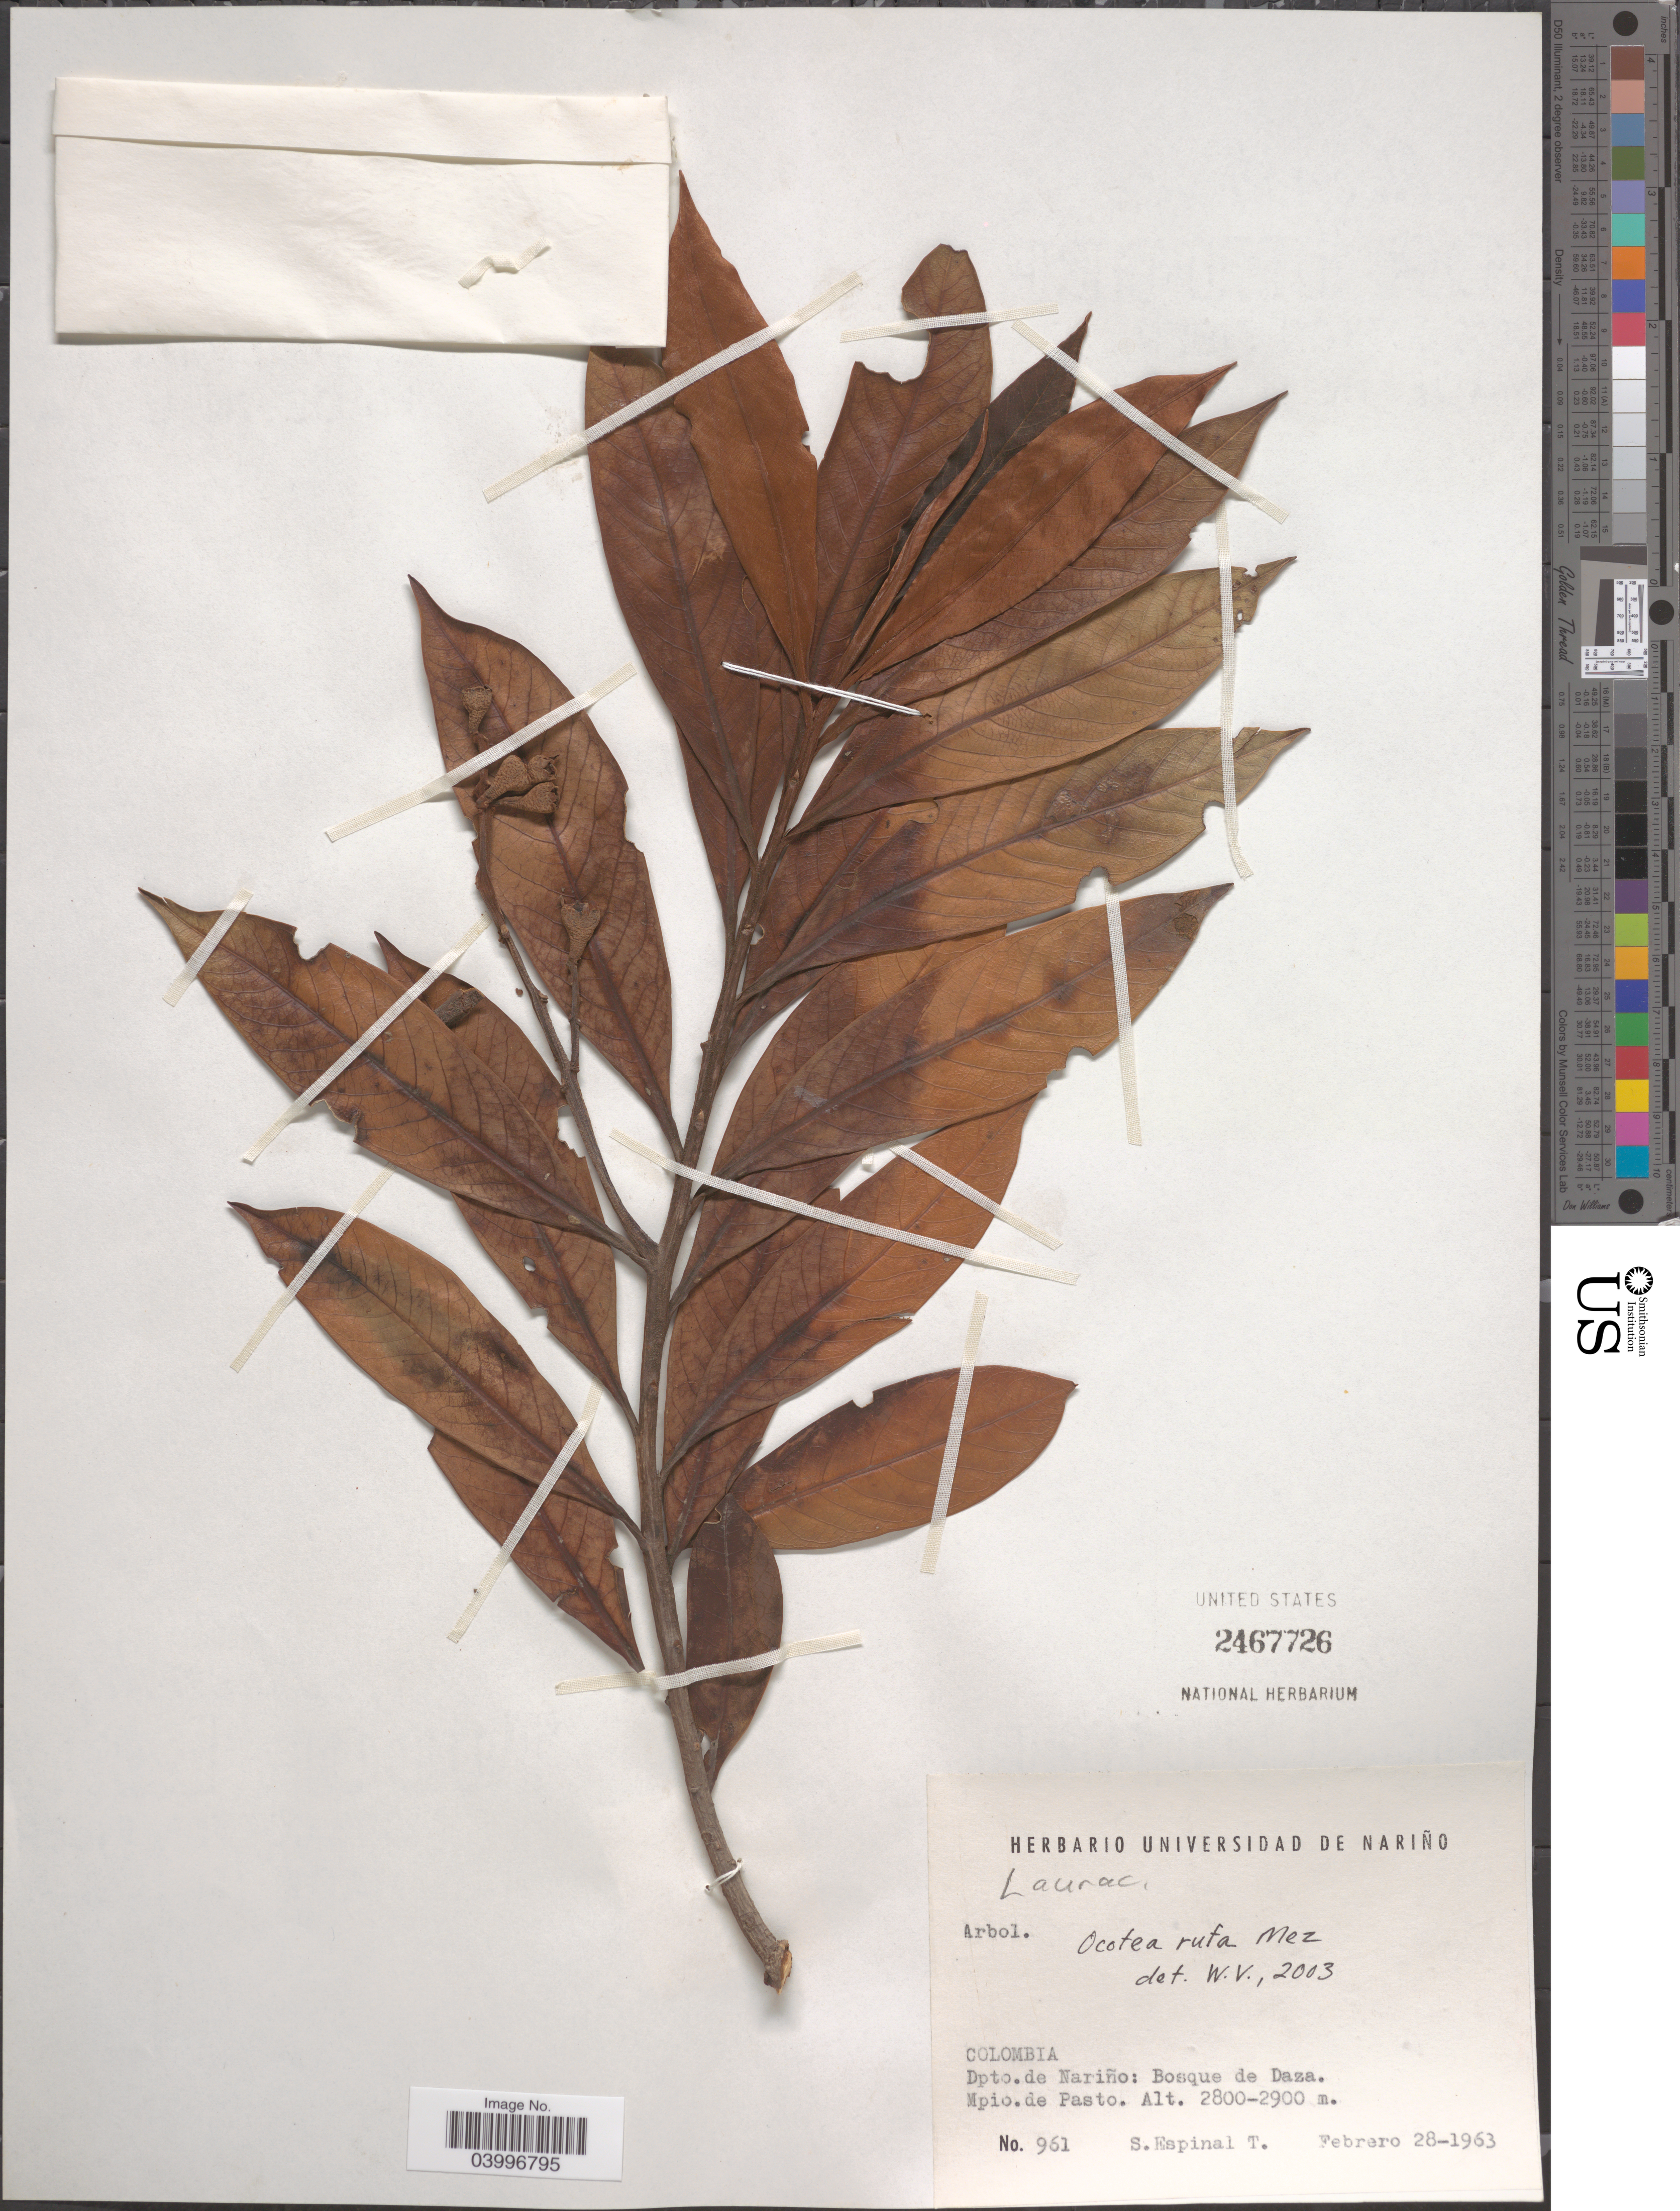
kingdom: Plantae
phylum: Tracheophyta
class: Magnoliopsida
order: Laurales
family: Lauraceae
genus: Ocotea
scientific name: Ocotea rufa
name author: (Nees) Mez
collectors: S. Espinal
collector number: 961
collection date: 1963-02-28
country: Colombia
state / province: Nariño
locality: Dpto. de Nariño: Bosque de Daza. Mpio. de Pasto.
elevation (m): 2800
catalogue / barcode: US 2467726